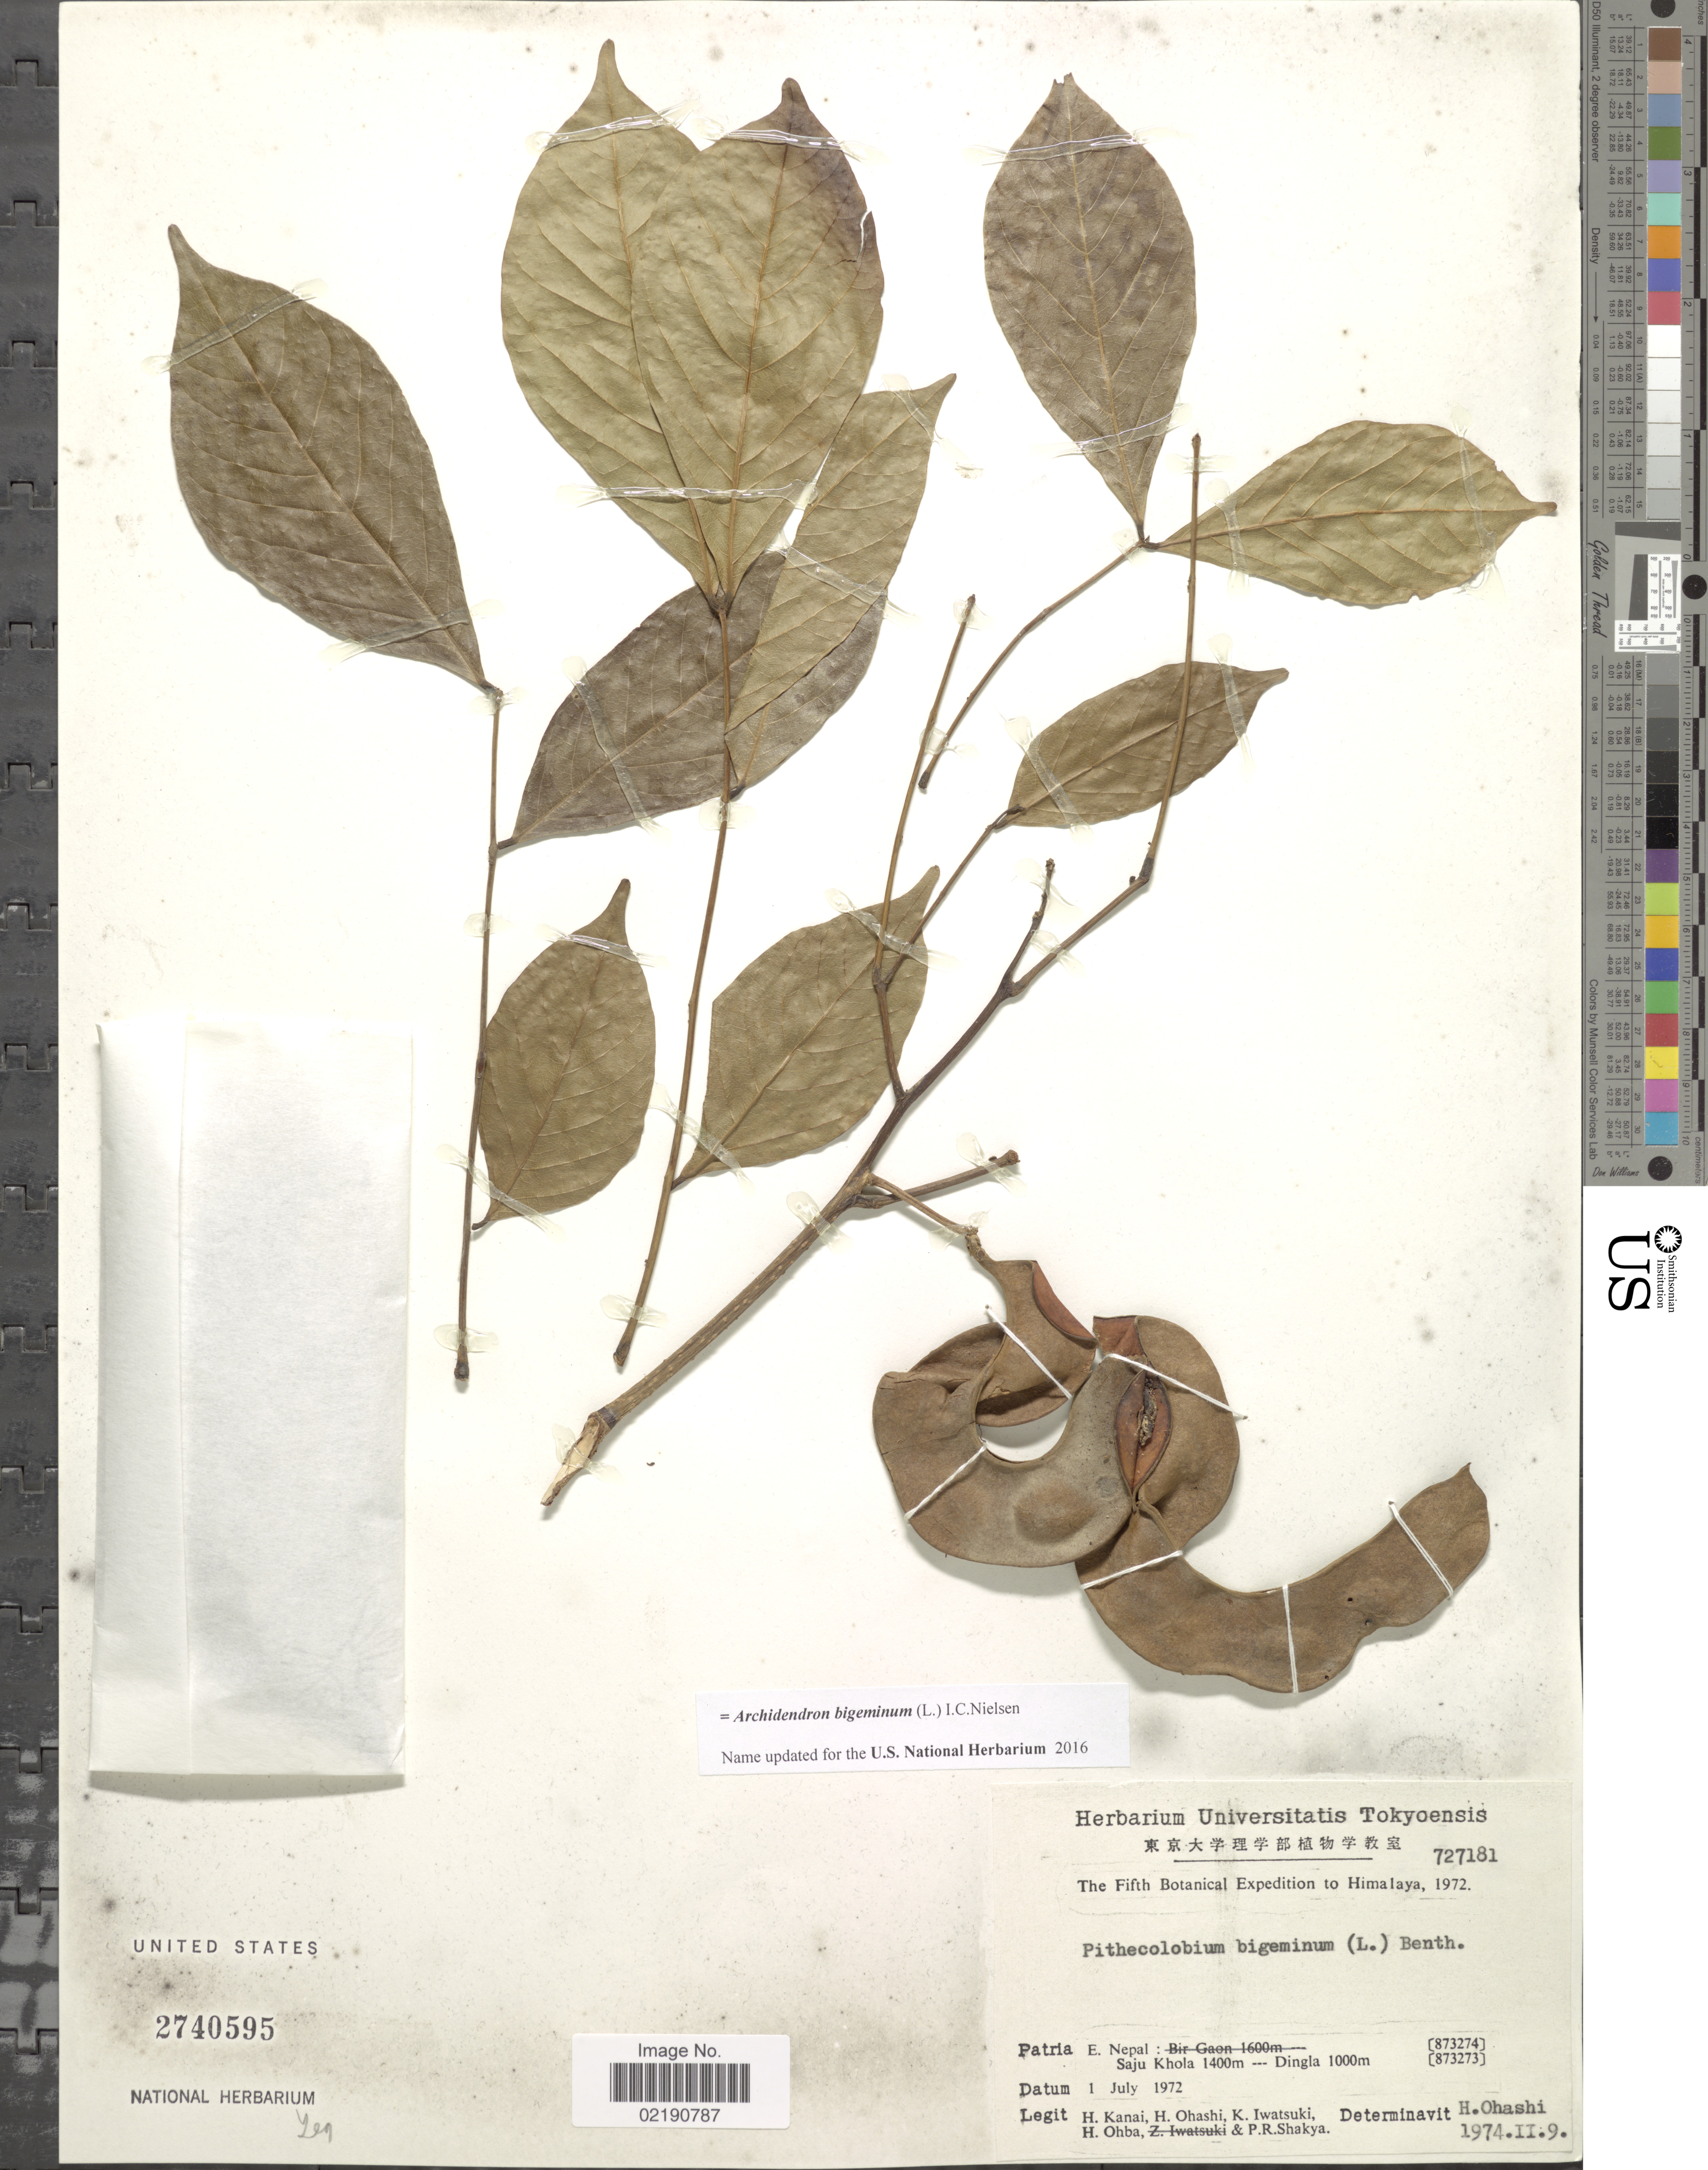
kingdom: Plantae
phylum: Tracheophyta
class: Magnoliopsida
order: Fabales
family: Fabaceae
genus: Archidendron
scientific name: Archidendron bigeminum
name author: I.C. Nielsen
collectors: H. Kanai, H. Ohashi, K. Iwatsuki, H. Ohba & P. Shakya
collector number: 727181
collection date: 1972-07-01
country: Nepal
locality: Himalaya, E. Nepal, Saju Khola, Dingla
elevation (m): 1000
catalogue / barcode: US 2740595